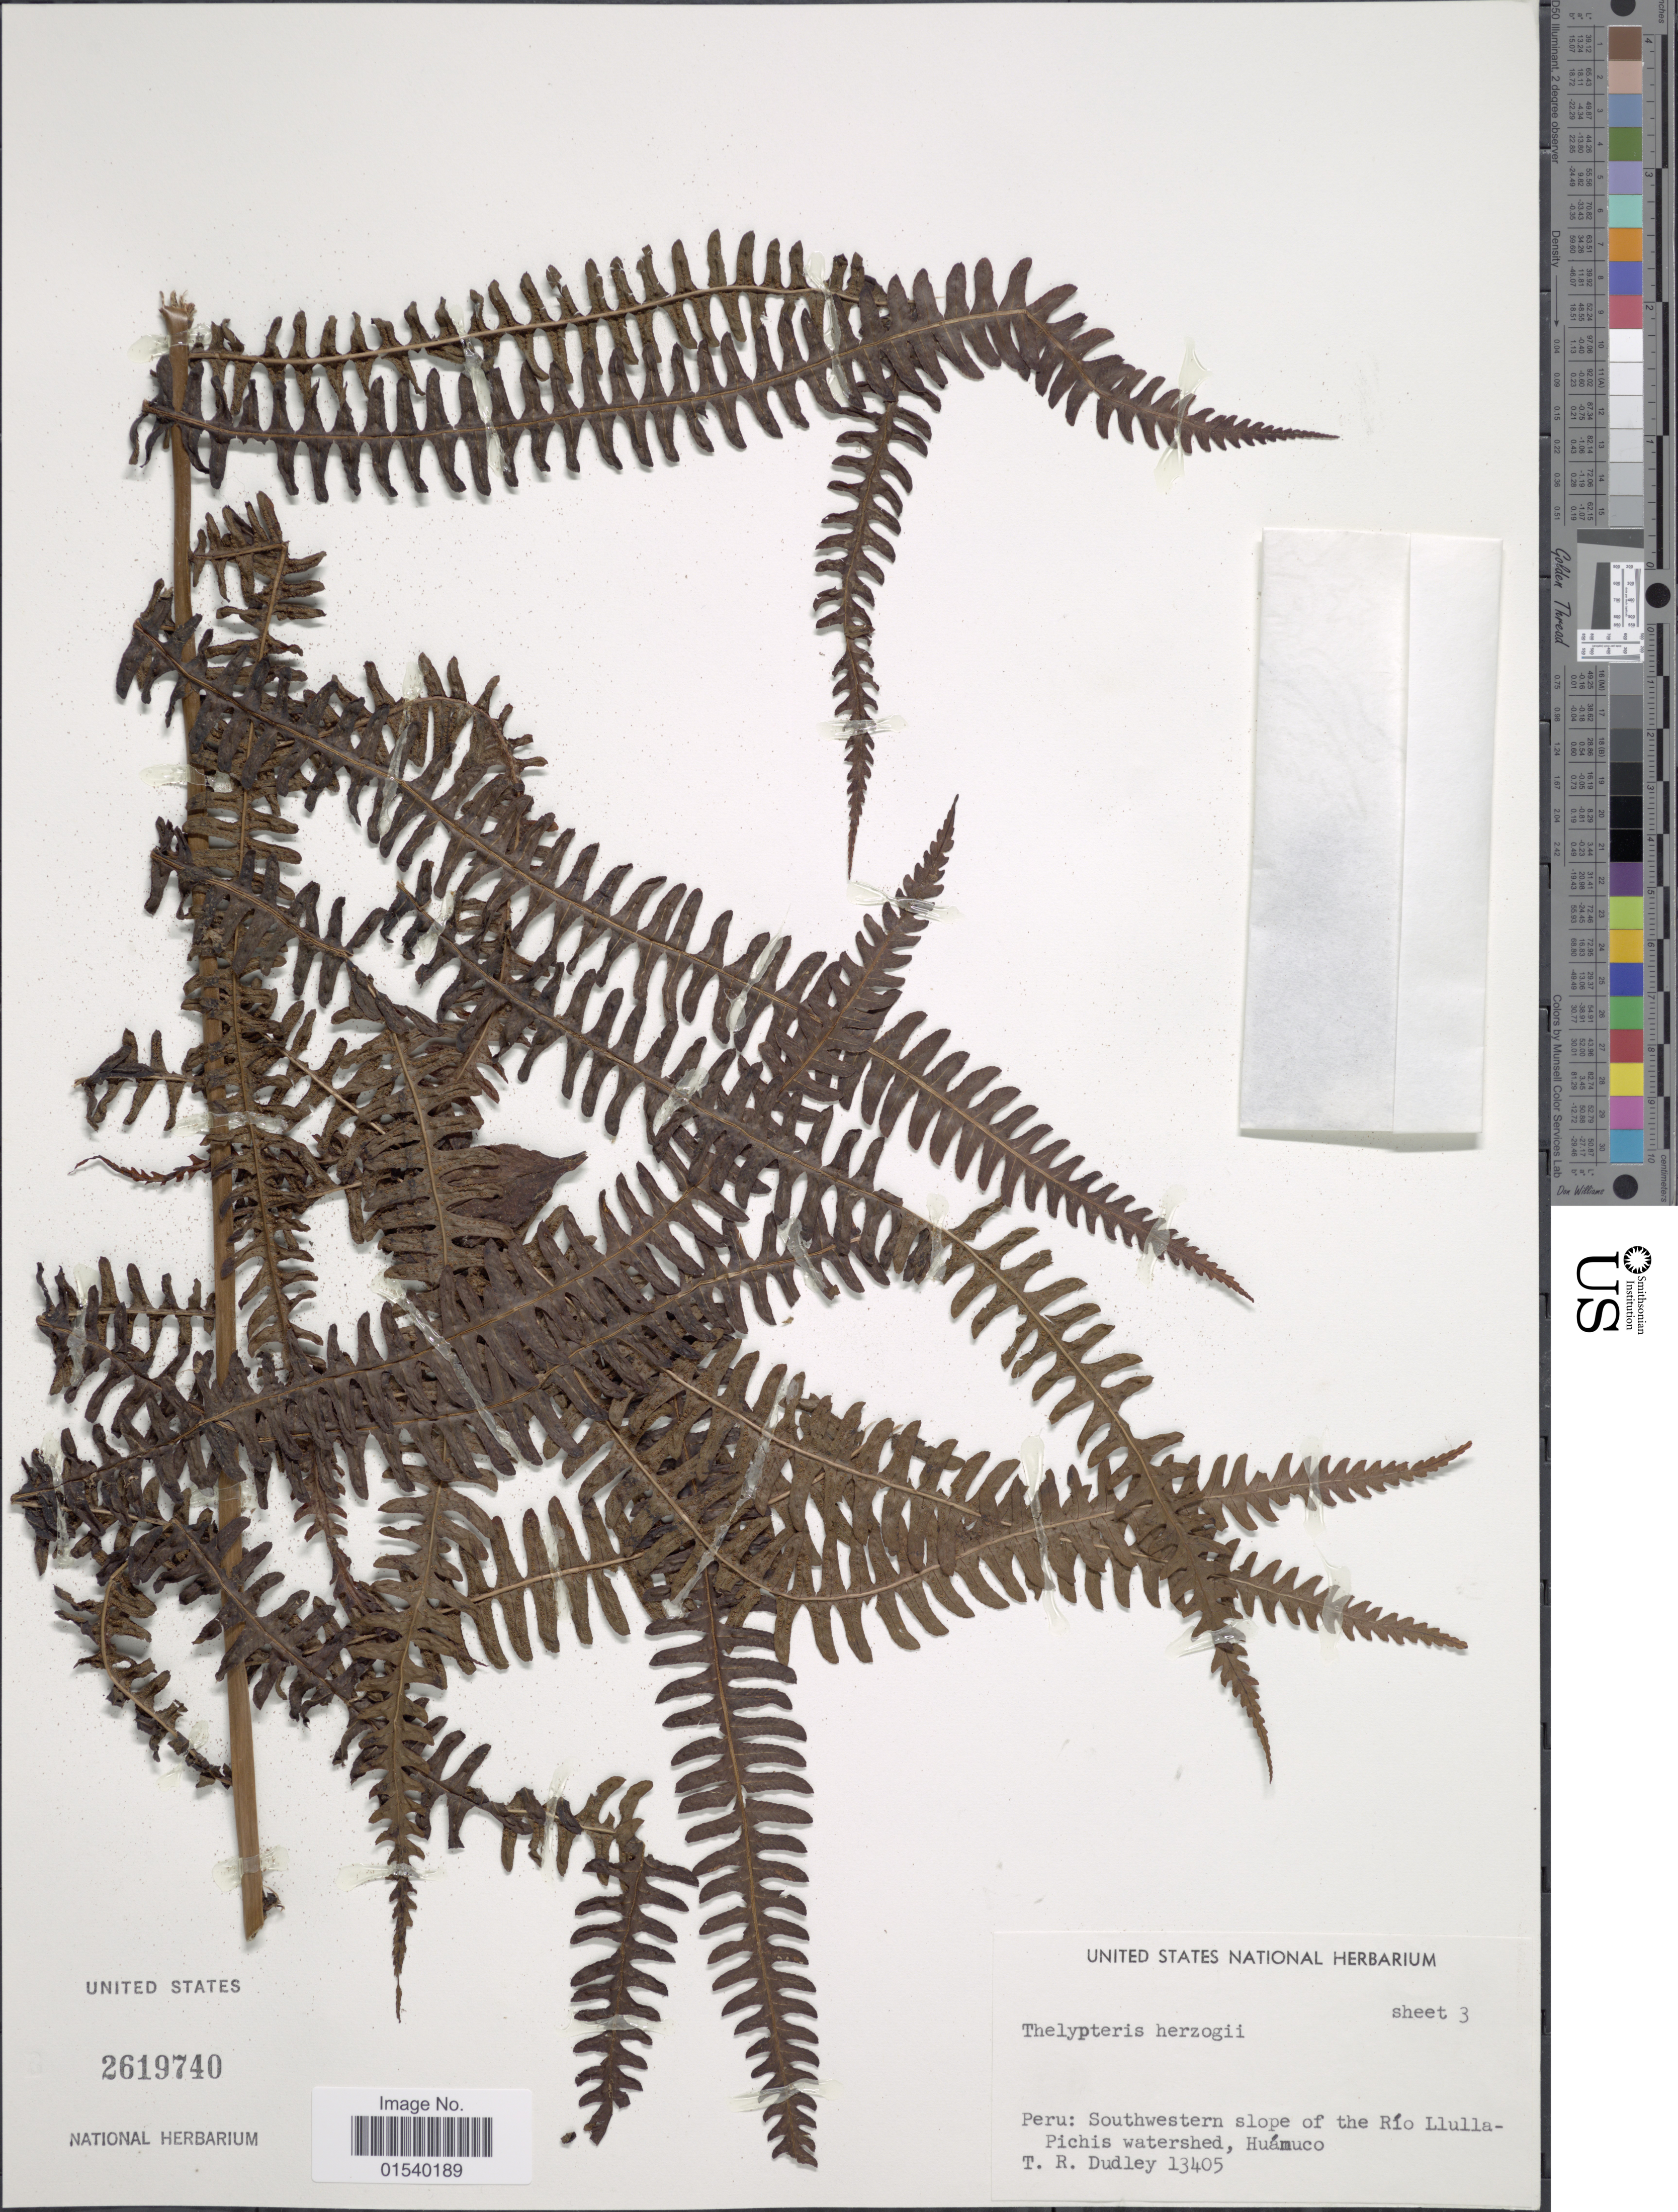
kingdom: Plantae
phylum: Tracheophyta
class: Polypodiopsida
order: Polypodiales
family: Thelypteridaceae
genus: Amauropelta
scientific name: Amauropelta hierzogii (Rosenst.) comb. nov., ined 2015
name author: (Rosenst.)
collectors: T. R. Dudley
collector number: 13405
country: Peru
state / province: Huánuco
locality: Southwestern slope of the Río Llulla-Pichis watershed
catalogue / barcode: US 2619740